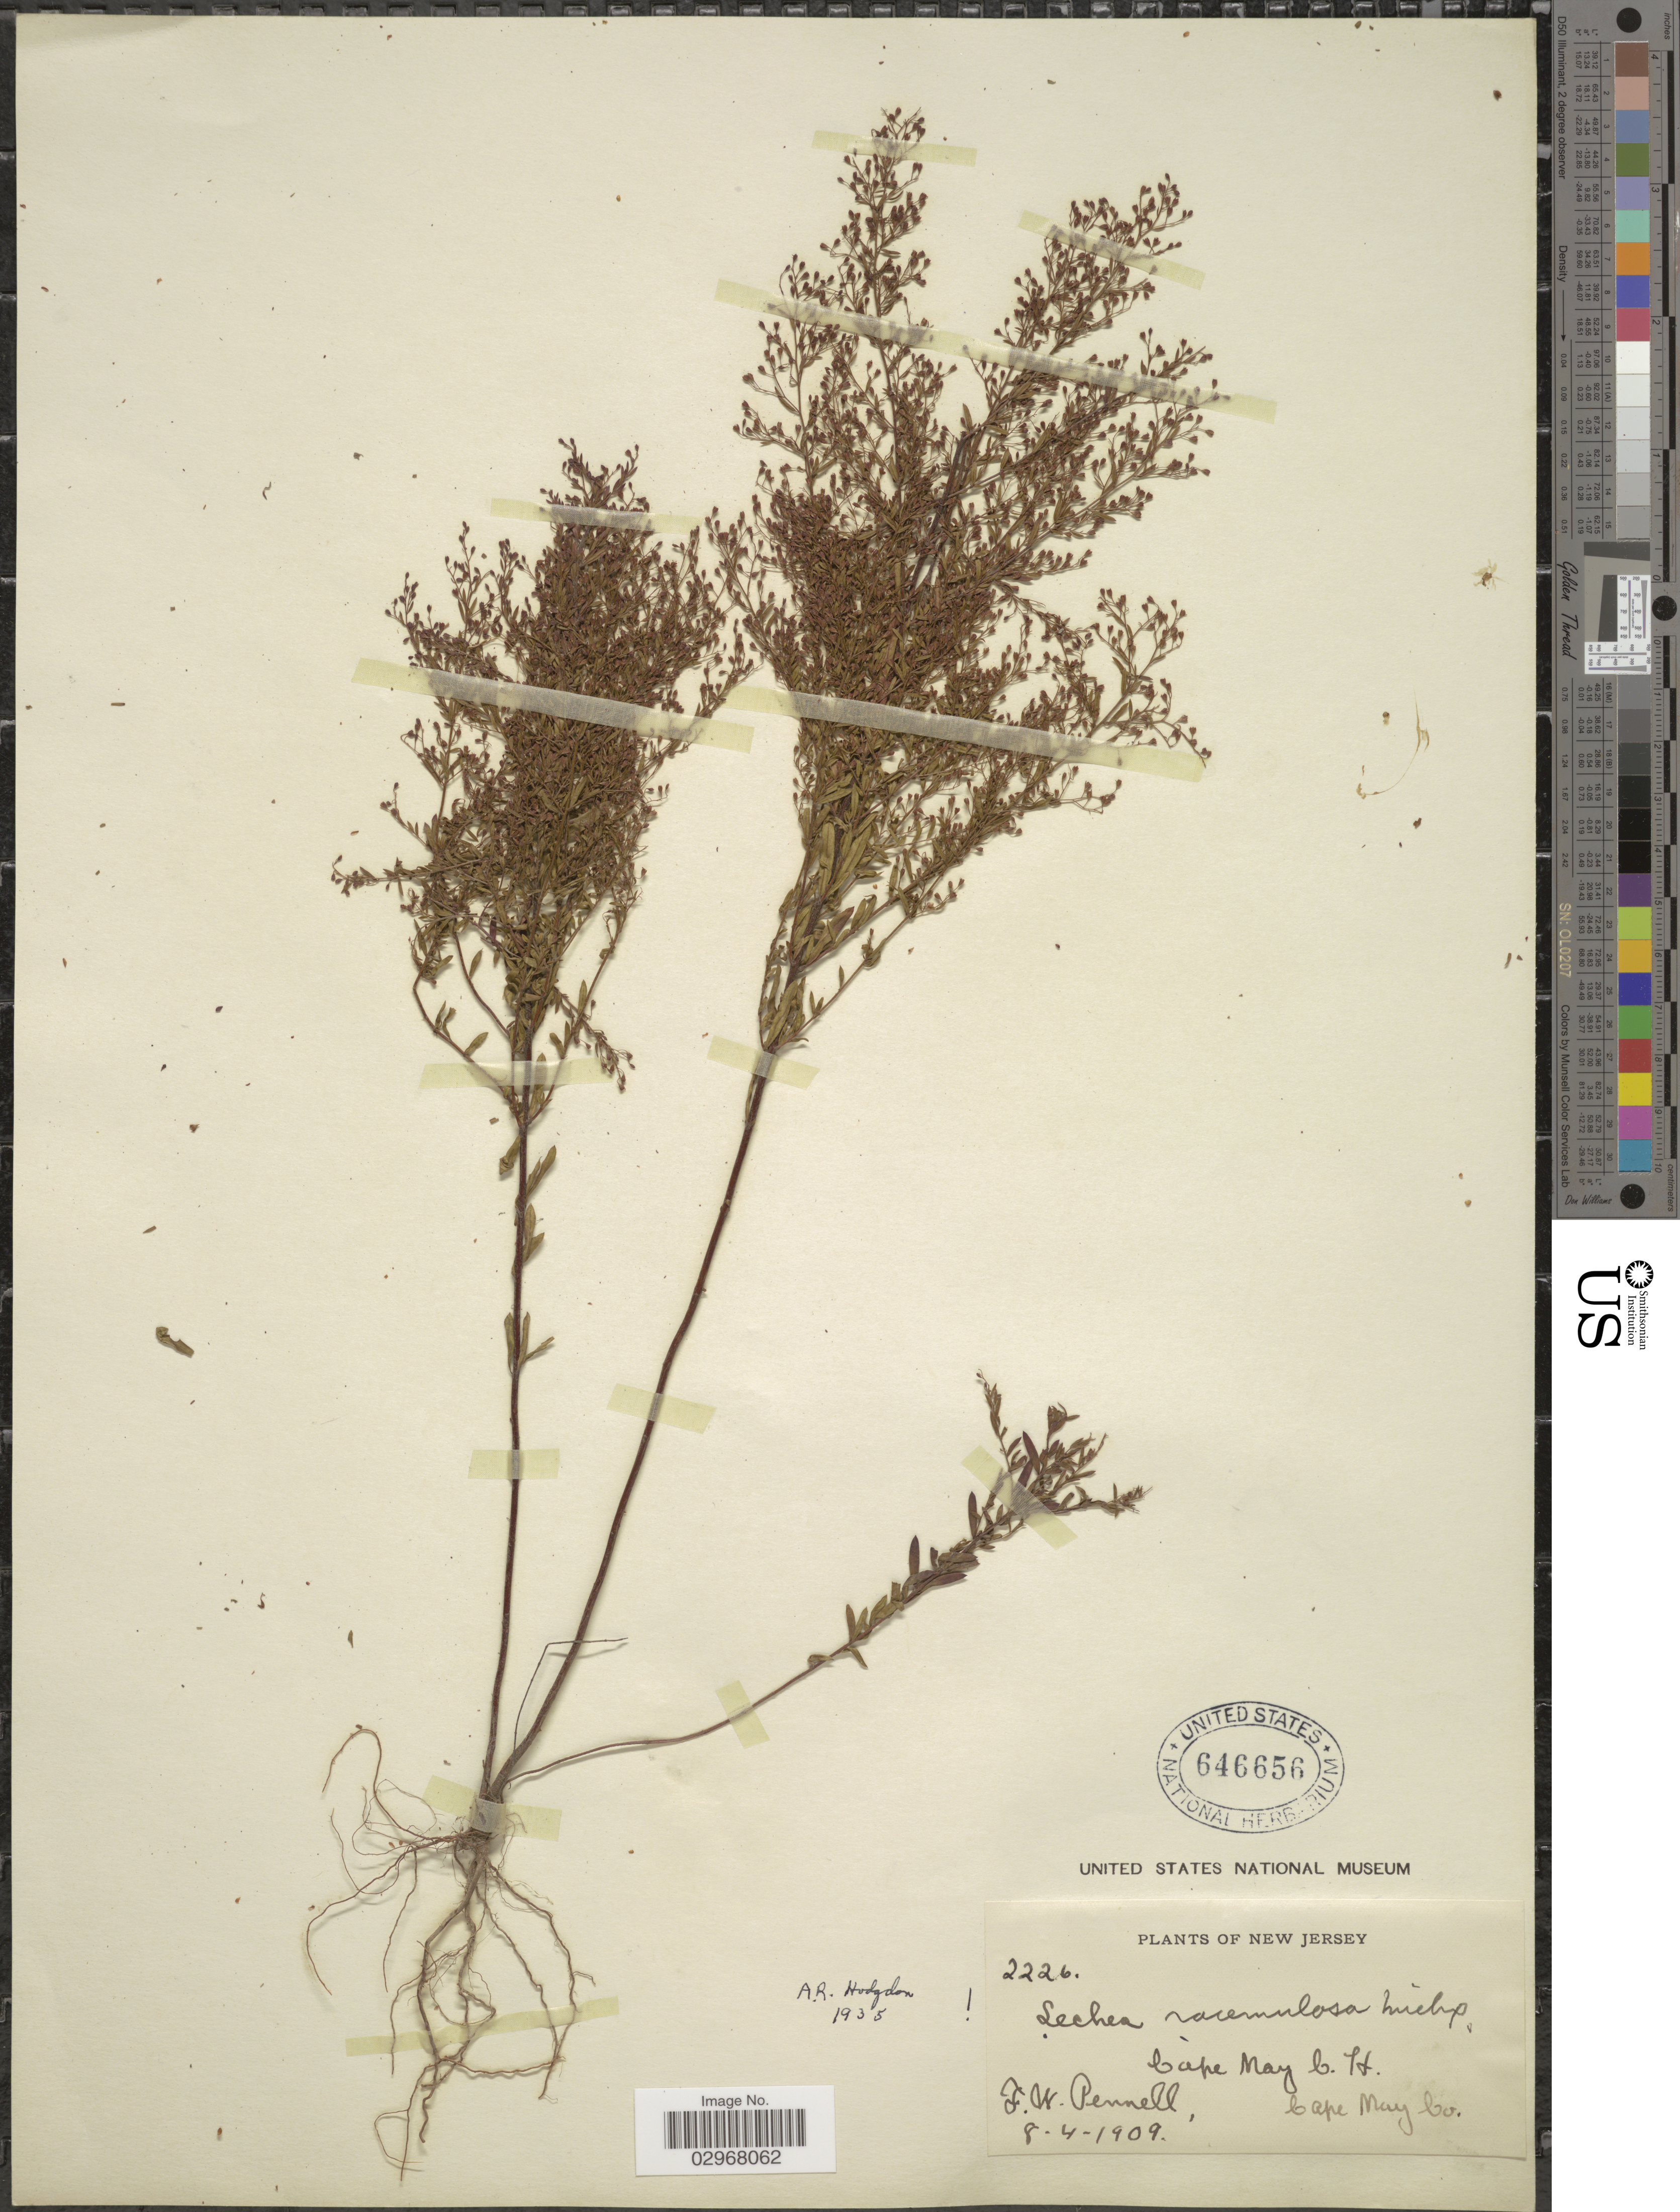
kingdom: Plantae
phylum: Tracheophyta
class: Magnoliopsida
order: Malvales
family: Cistaceae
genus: Lechea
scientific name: Lechea racemulosa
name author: Michx.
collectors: F. W. Pennell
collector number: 2226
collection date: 1909-08-04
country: United States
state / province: New Jersey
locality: Cape May C. H. Cape May Co.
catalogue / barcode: US 646656